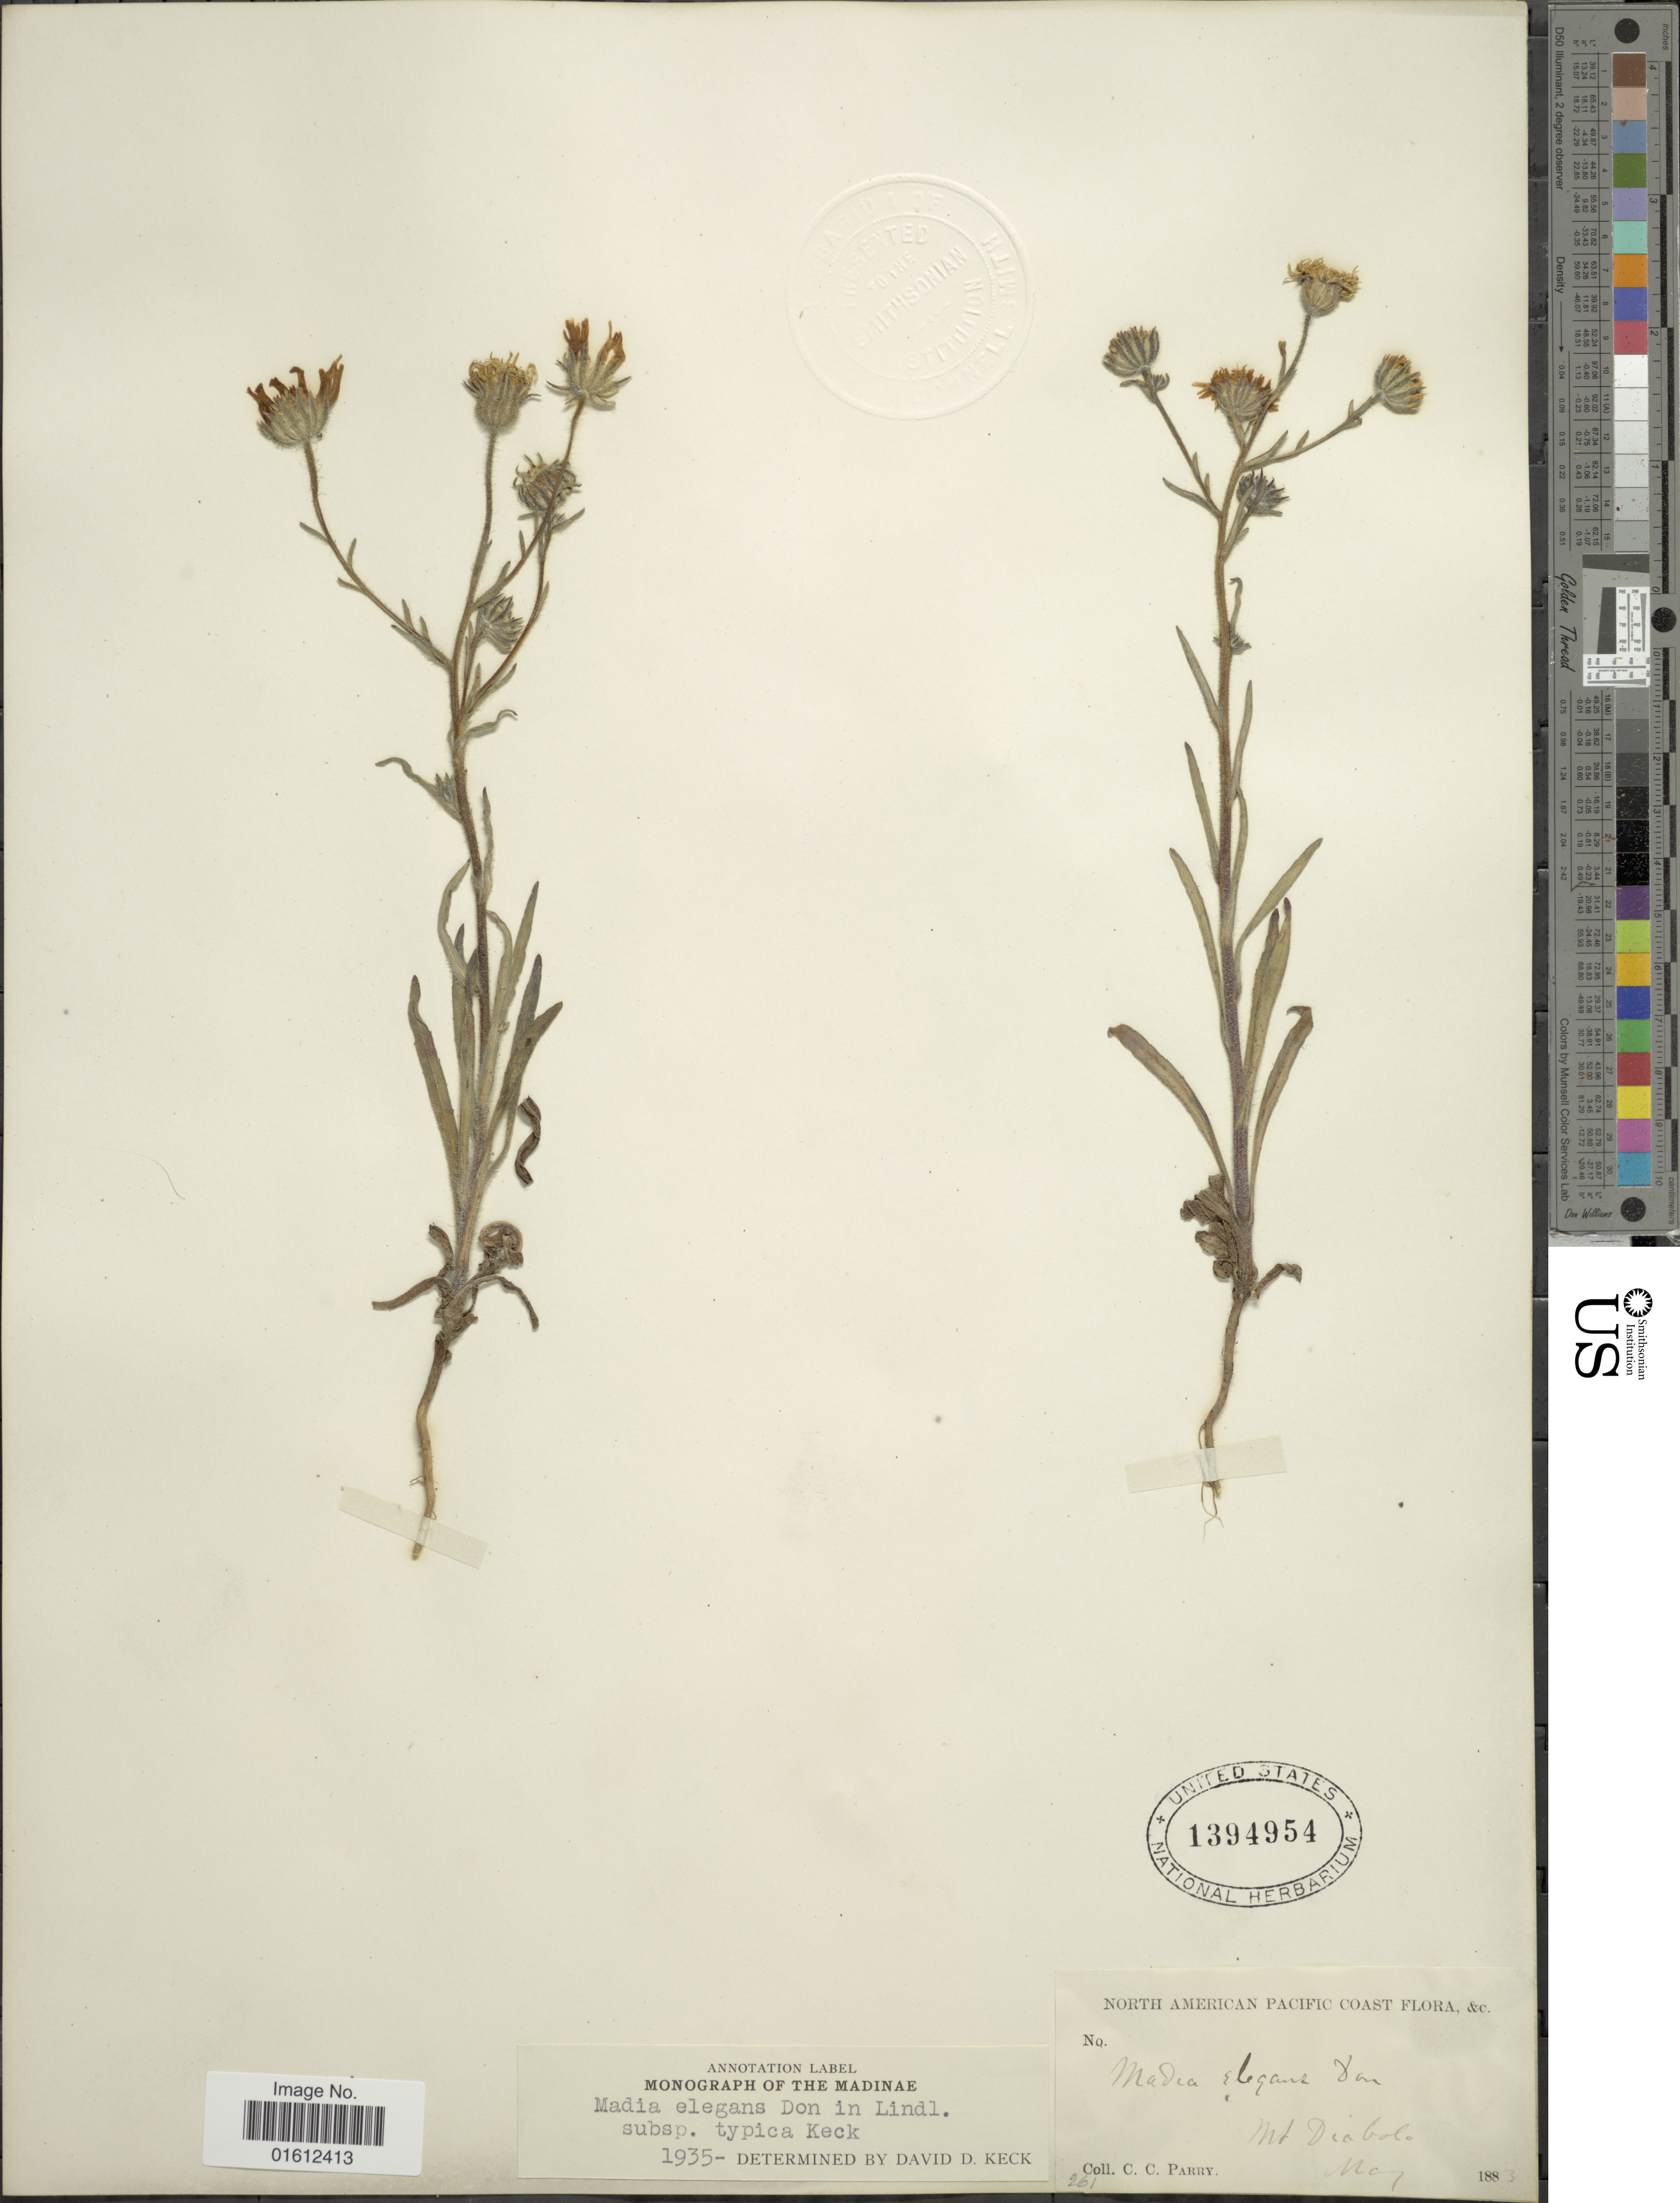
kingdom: Plantae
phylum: Tracheophyta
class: Magnoliopsida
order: Asterales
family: Asteraceae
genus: Madia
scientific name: Madia elegans subsp. elegans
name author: D. Don ex Lindl.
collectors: C. C. Parry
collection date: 1883-05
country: United States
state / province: California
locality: North American Pacific Coast. Mt. Diabolo.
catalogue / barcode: US 1394954